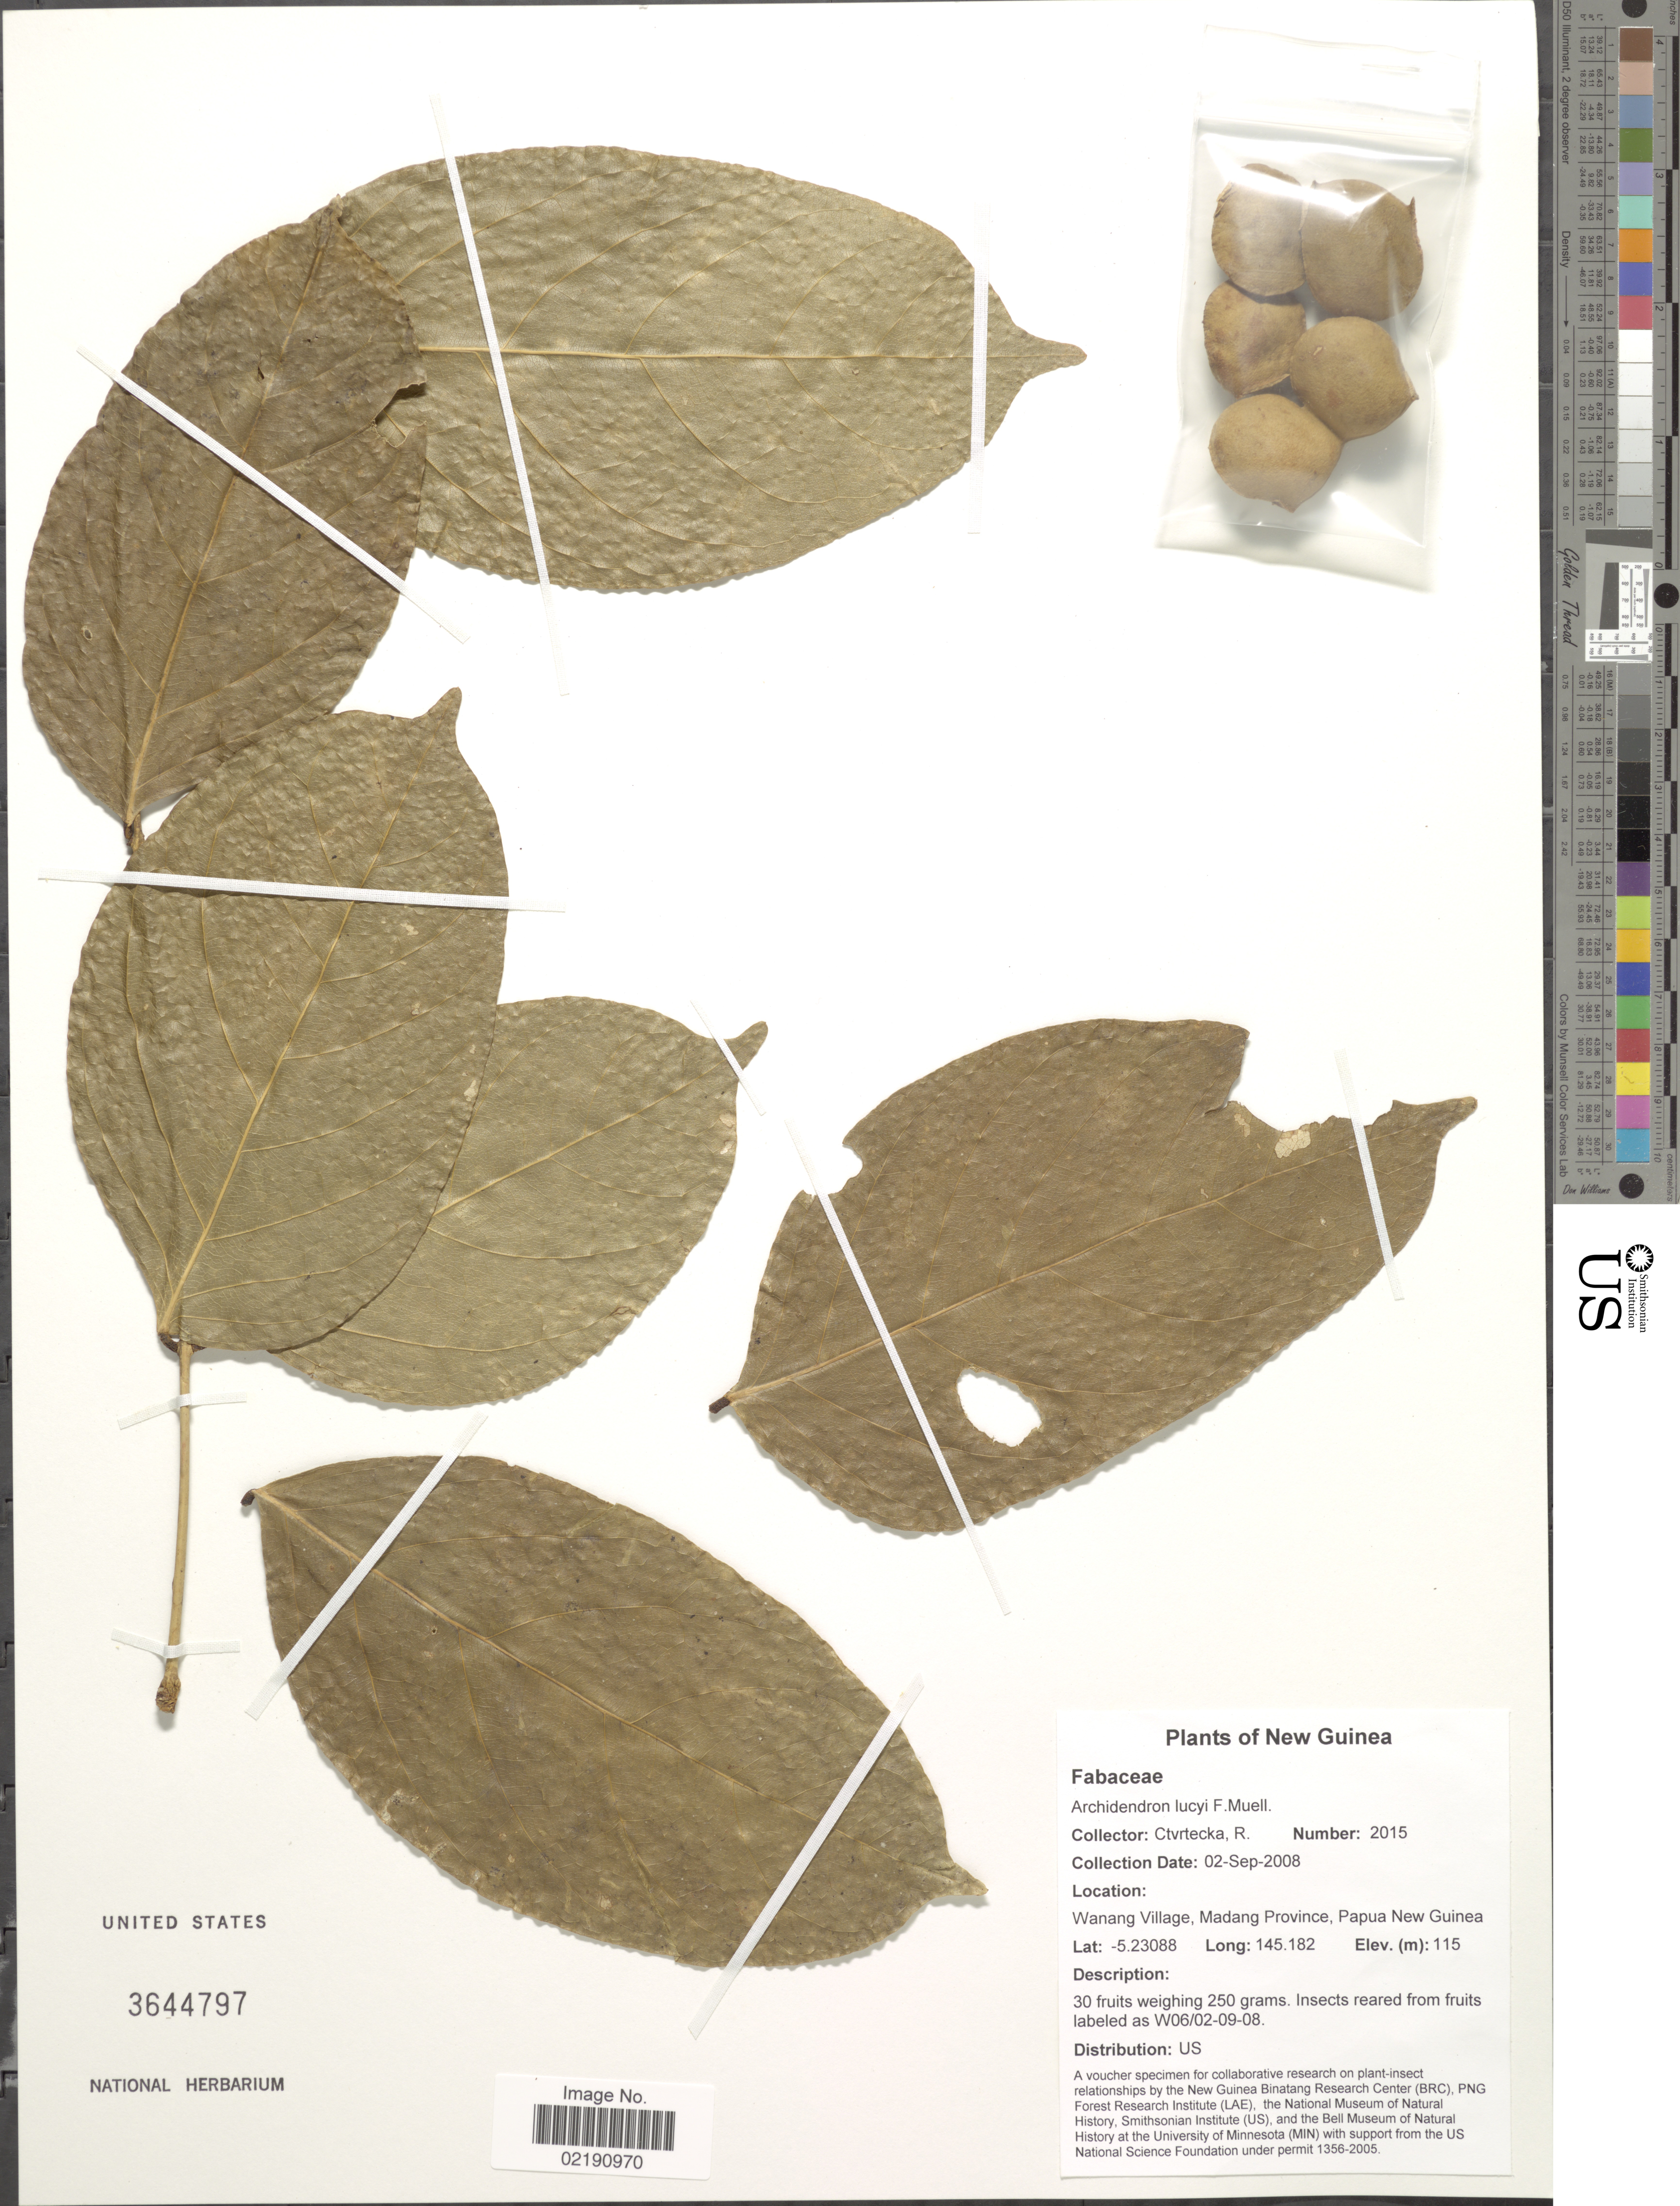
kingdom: Plantae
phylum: Tracheophyta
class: Magnoliopsida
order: Fabales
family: Fabaceae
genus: Archidendron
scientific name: Archidendron lucyi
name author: F. Muell.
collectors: R. Ctvrtecka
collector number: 2015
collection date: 2008-09-02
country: Papua New Guinea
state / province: Madang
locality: New Guinea, Wanang Village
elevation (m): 115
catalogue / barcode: US 3644797